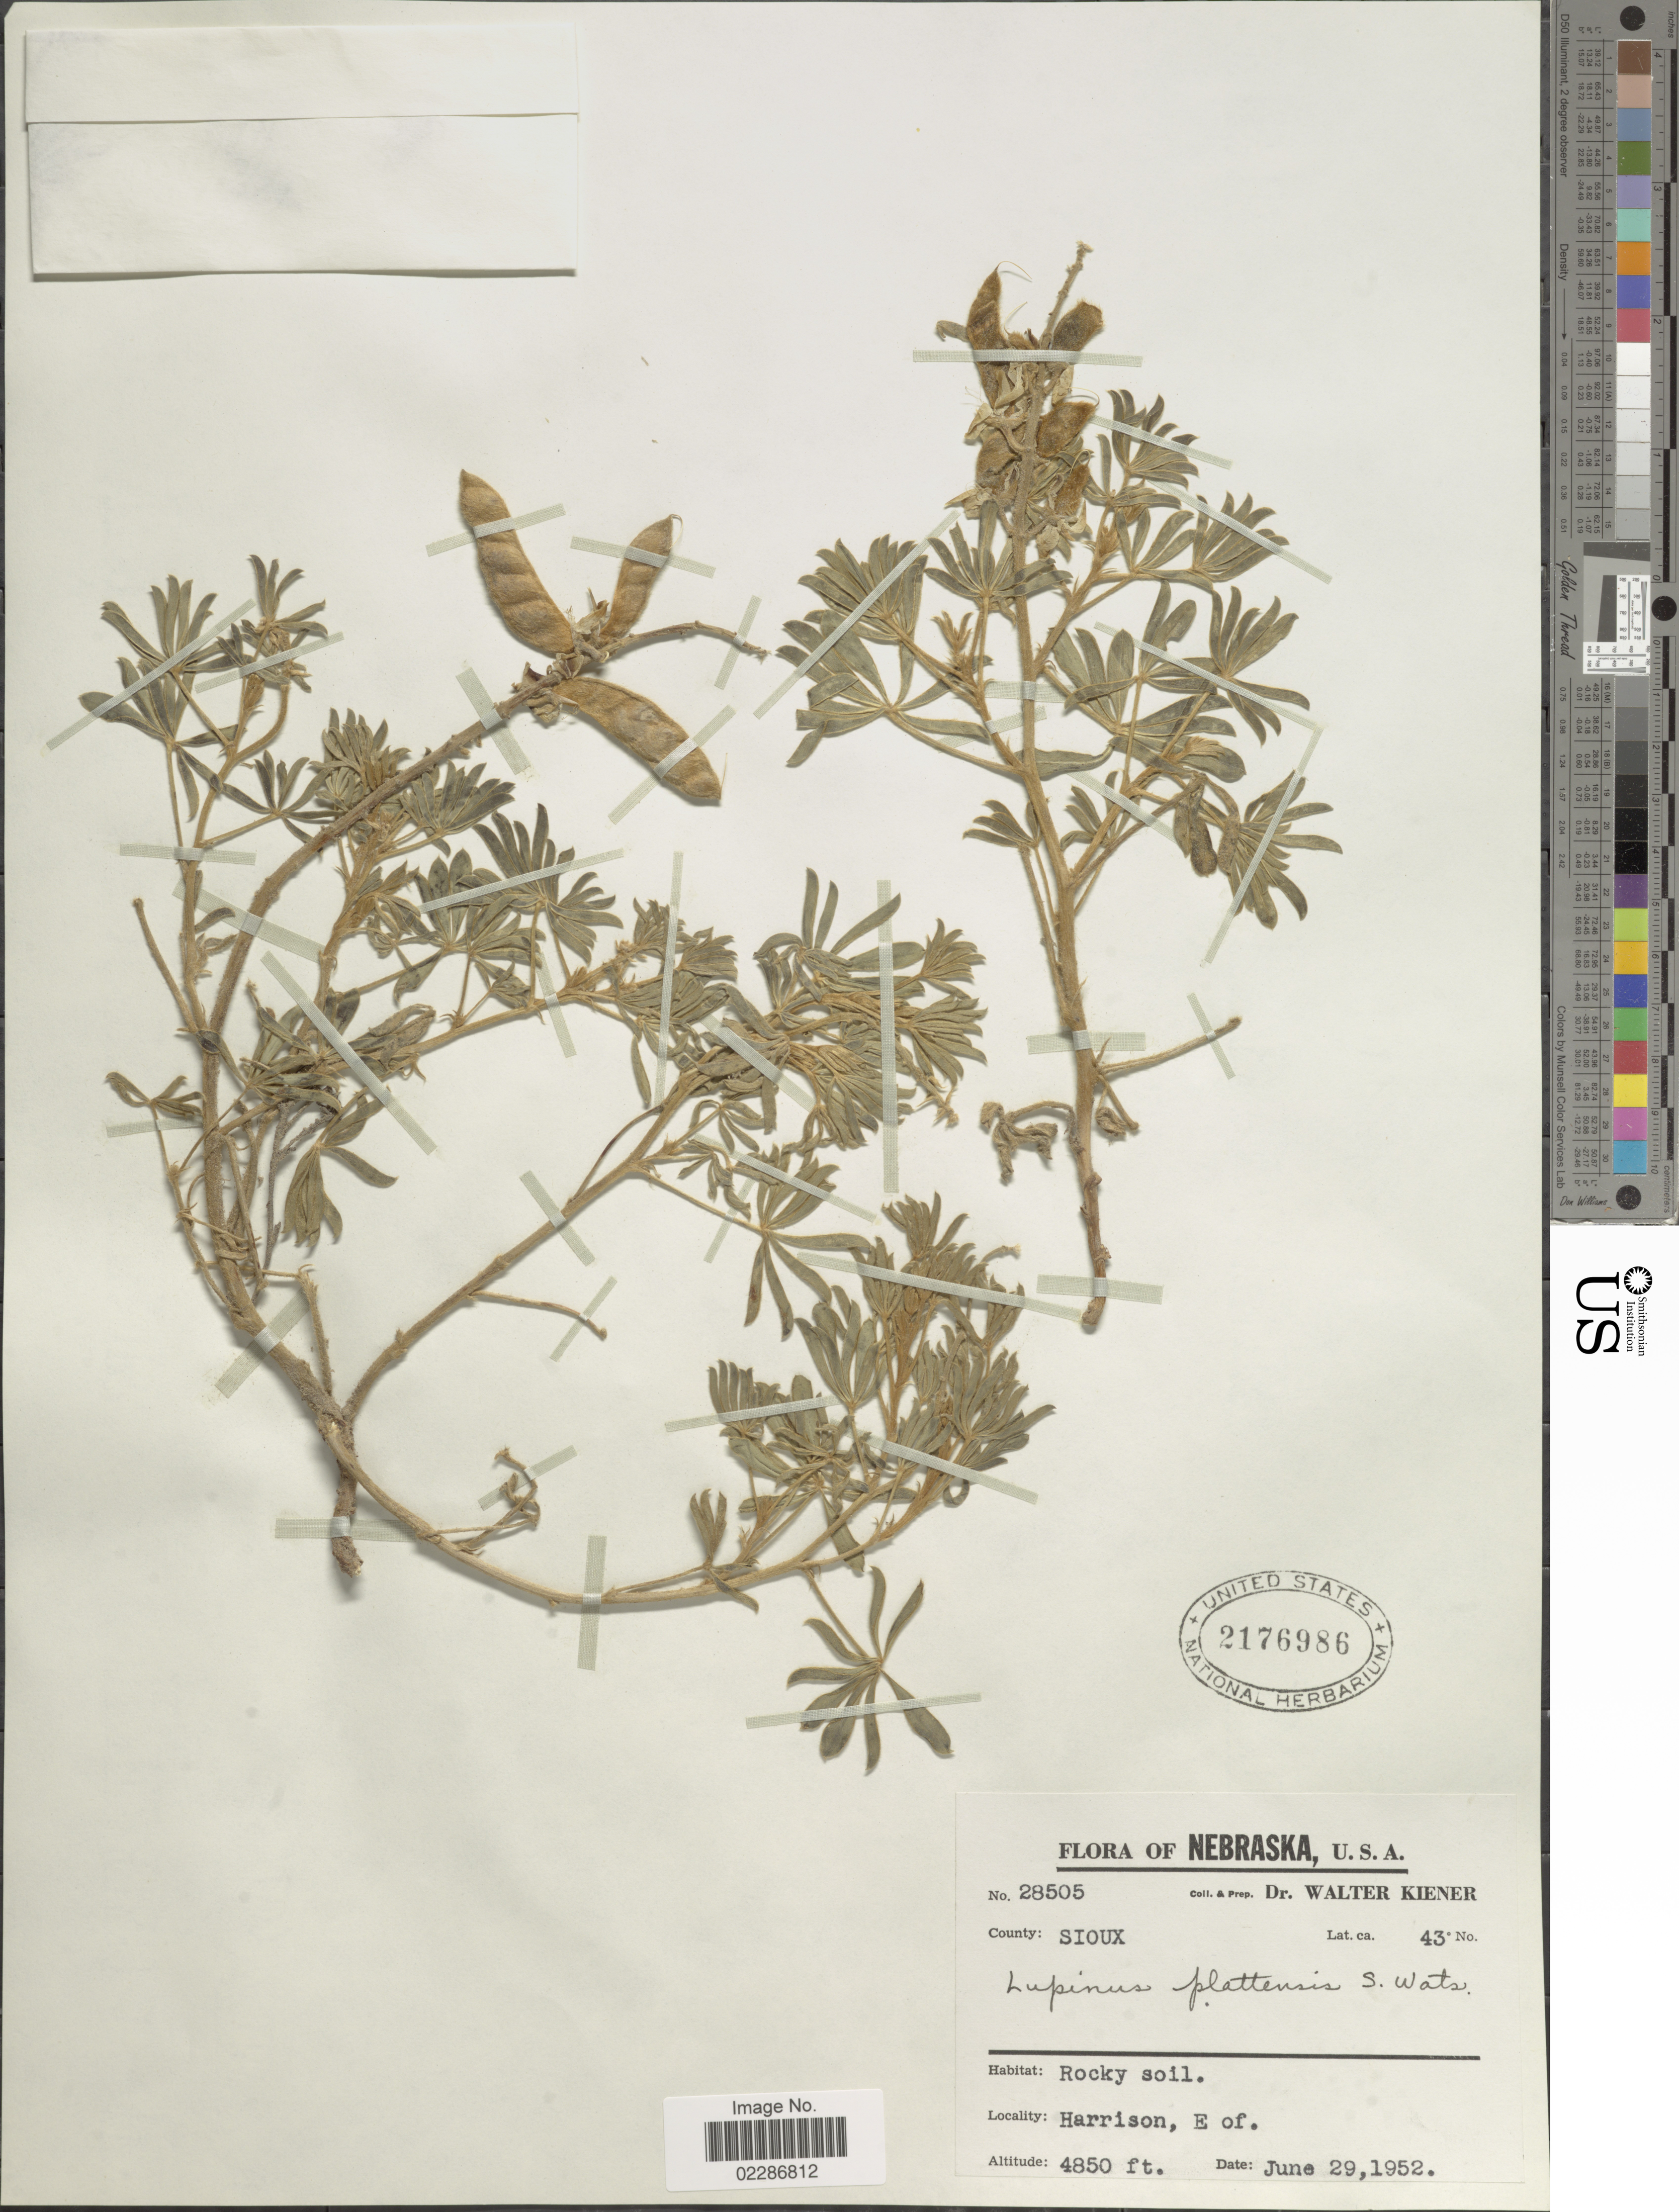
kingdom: Plantae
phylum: Tracheophyta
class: Magnoliopsida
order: Fabales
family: Fabaceae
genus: Lupinus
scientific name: Lupinus plattensis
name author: S. Watson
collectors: W. Kiener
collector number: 28505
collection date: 1952-06-29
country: United States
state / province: Nebraska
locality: County Sioux, Rock soil, Harrison, E of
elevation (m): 1478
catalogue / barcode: US 2176986